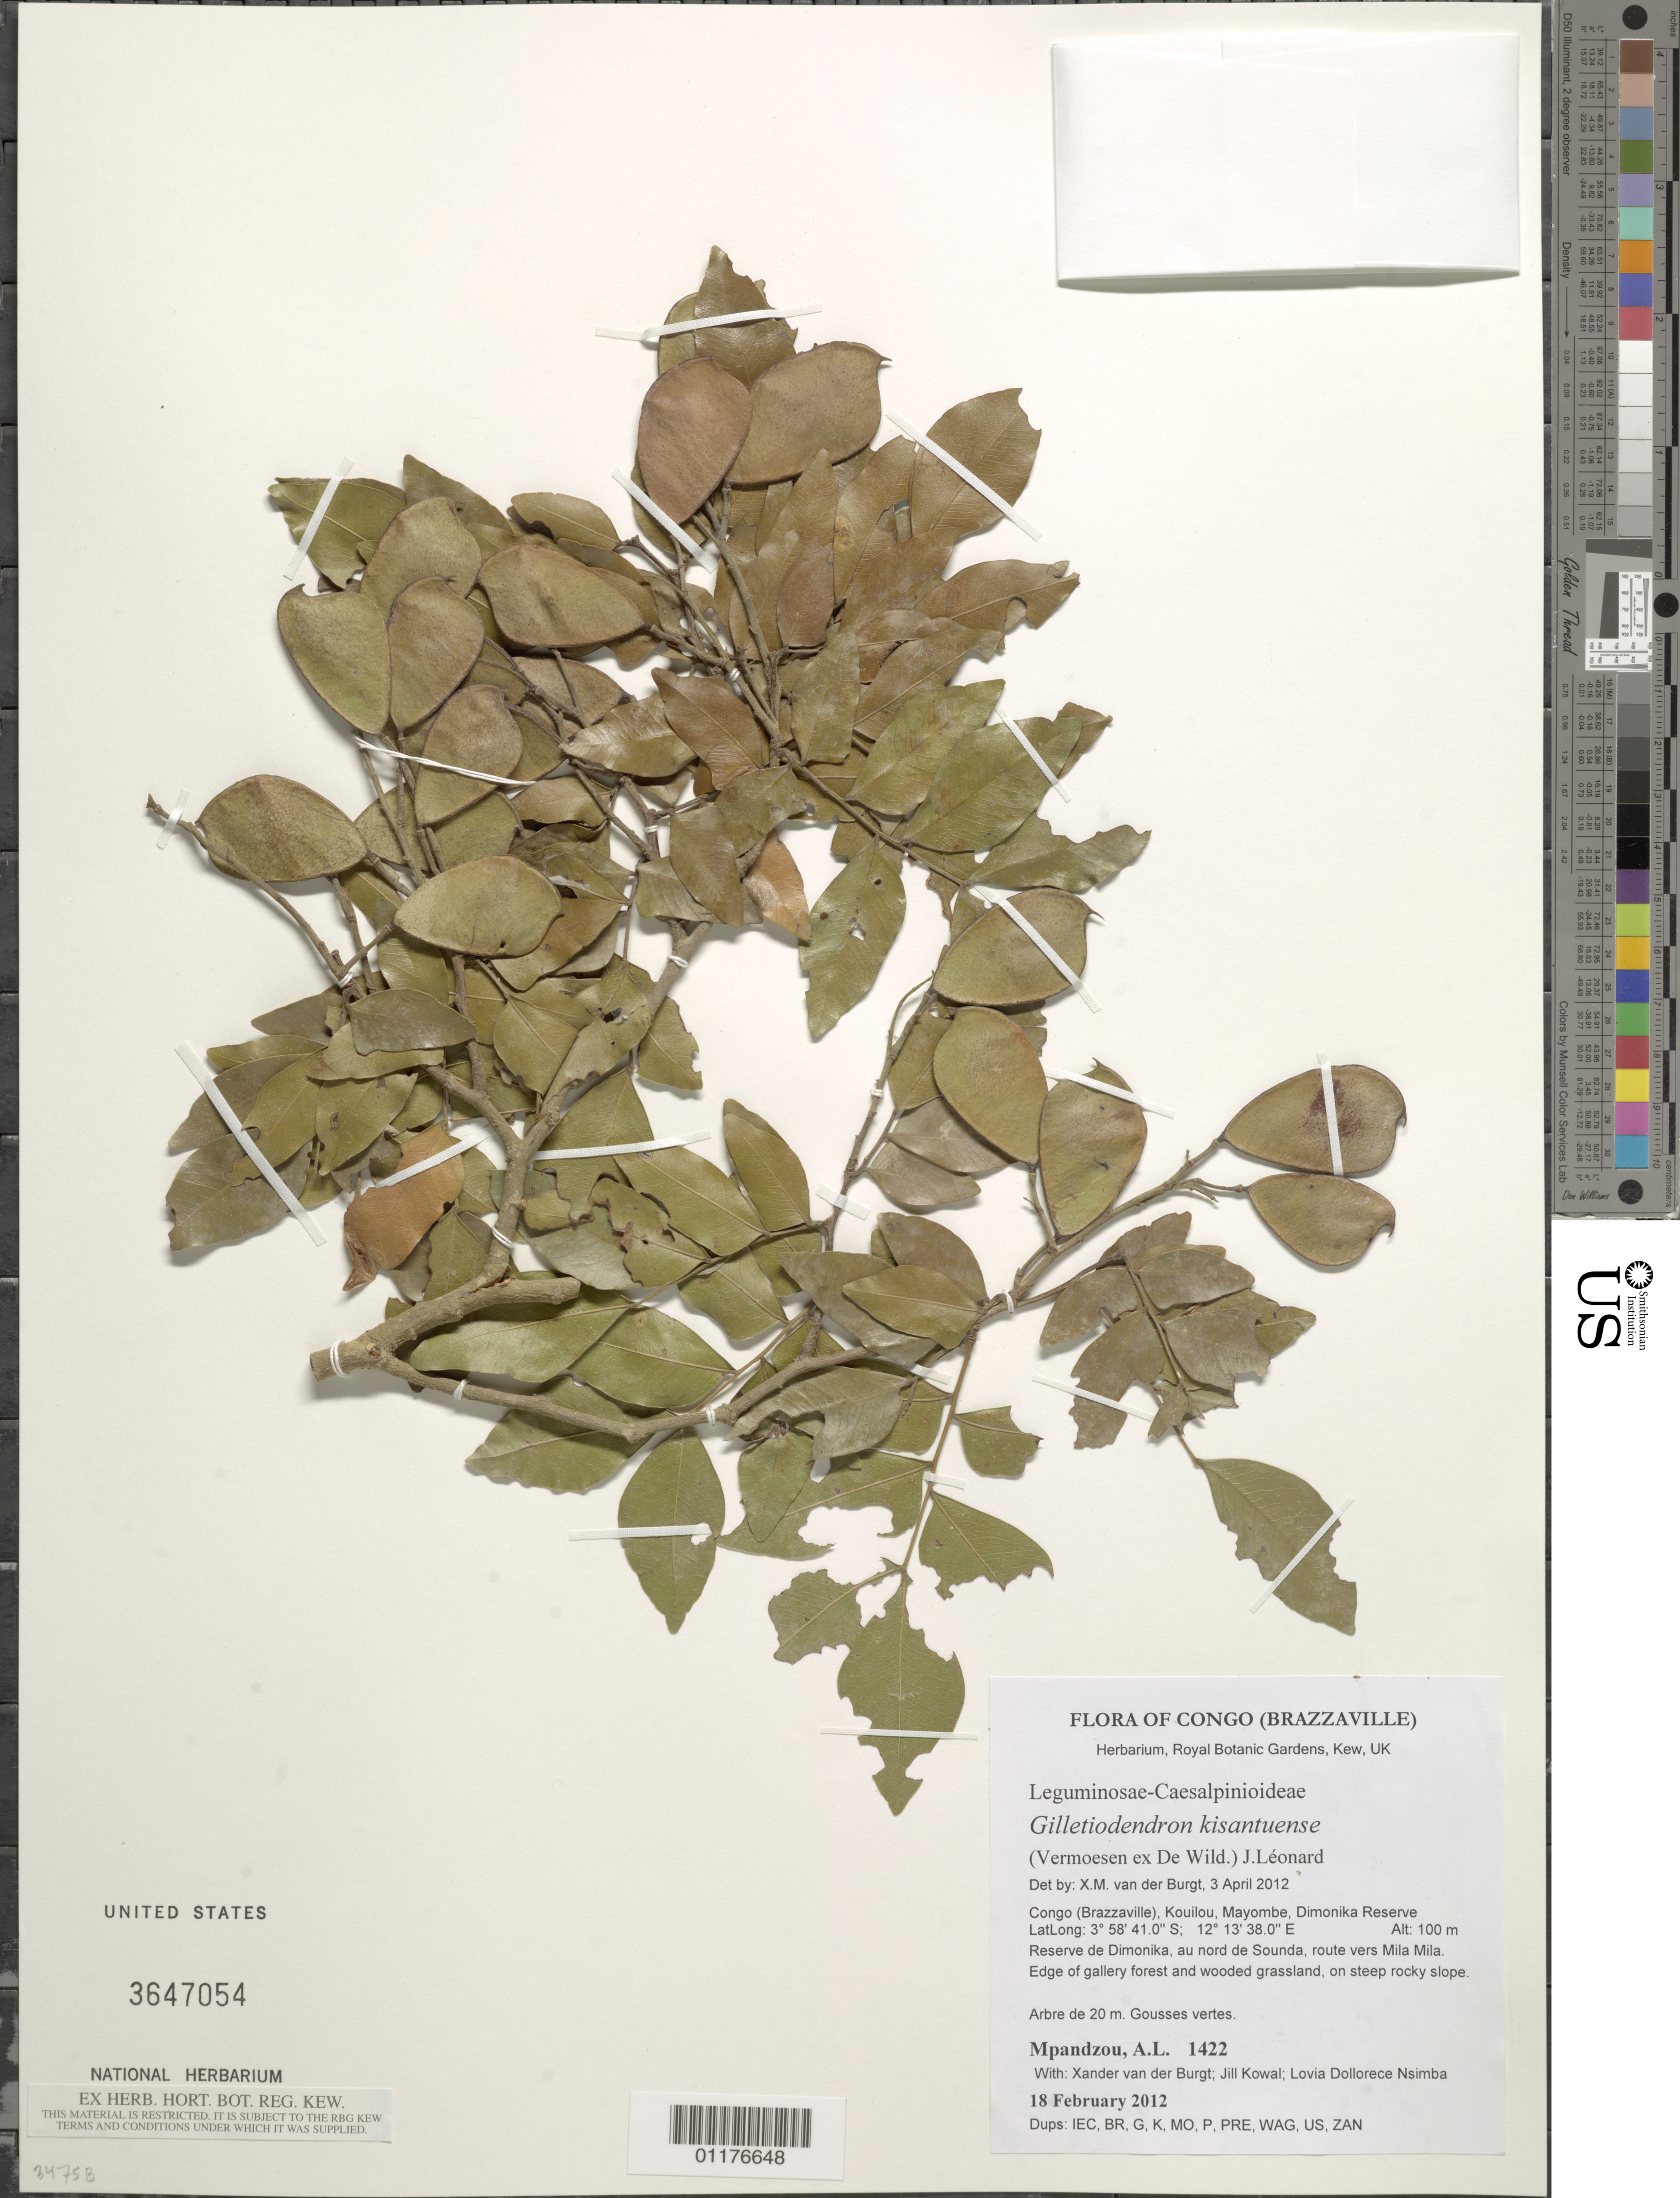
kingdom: Plantae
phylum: Tracheophyta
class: Magnoliopsida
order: Fabales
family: Fabaceae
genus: Gilletiodendron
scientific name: Gilletiodendron kisantuense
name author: (Vermoesen ex De Wild.) J. Léonard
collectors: A. Mpandzou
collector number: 1422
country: Congo, Republic of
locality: Kouilou, Mayombe, Dimonika Reserve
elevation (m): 100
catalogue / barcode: US 3647054